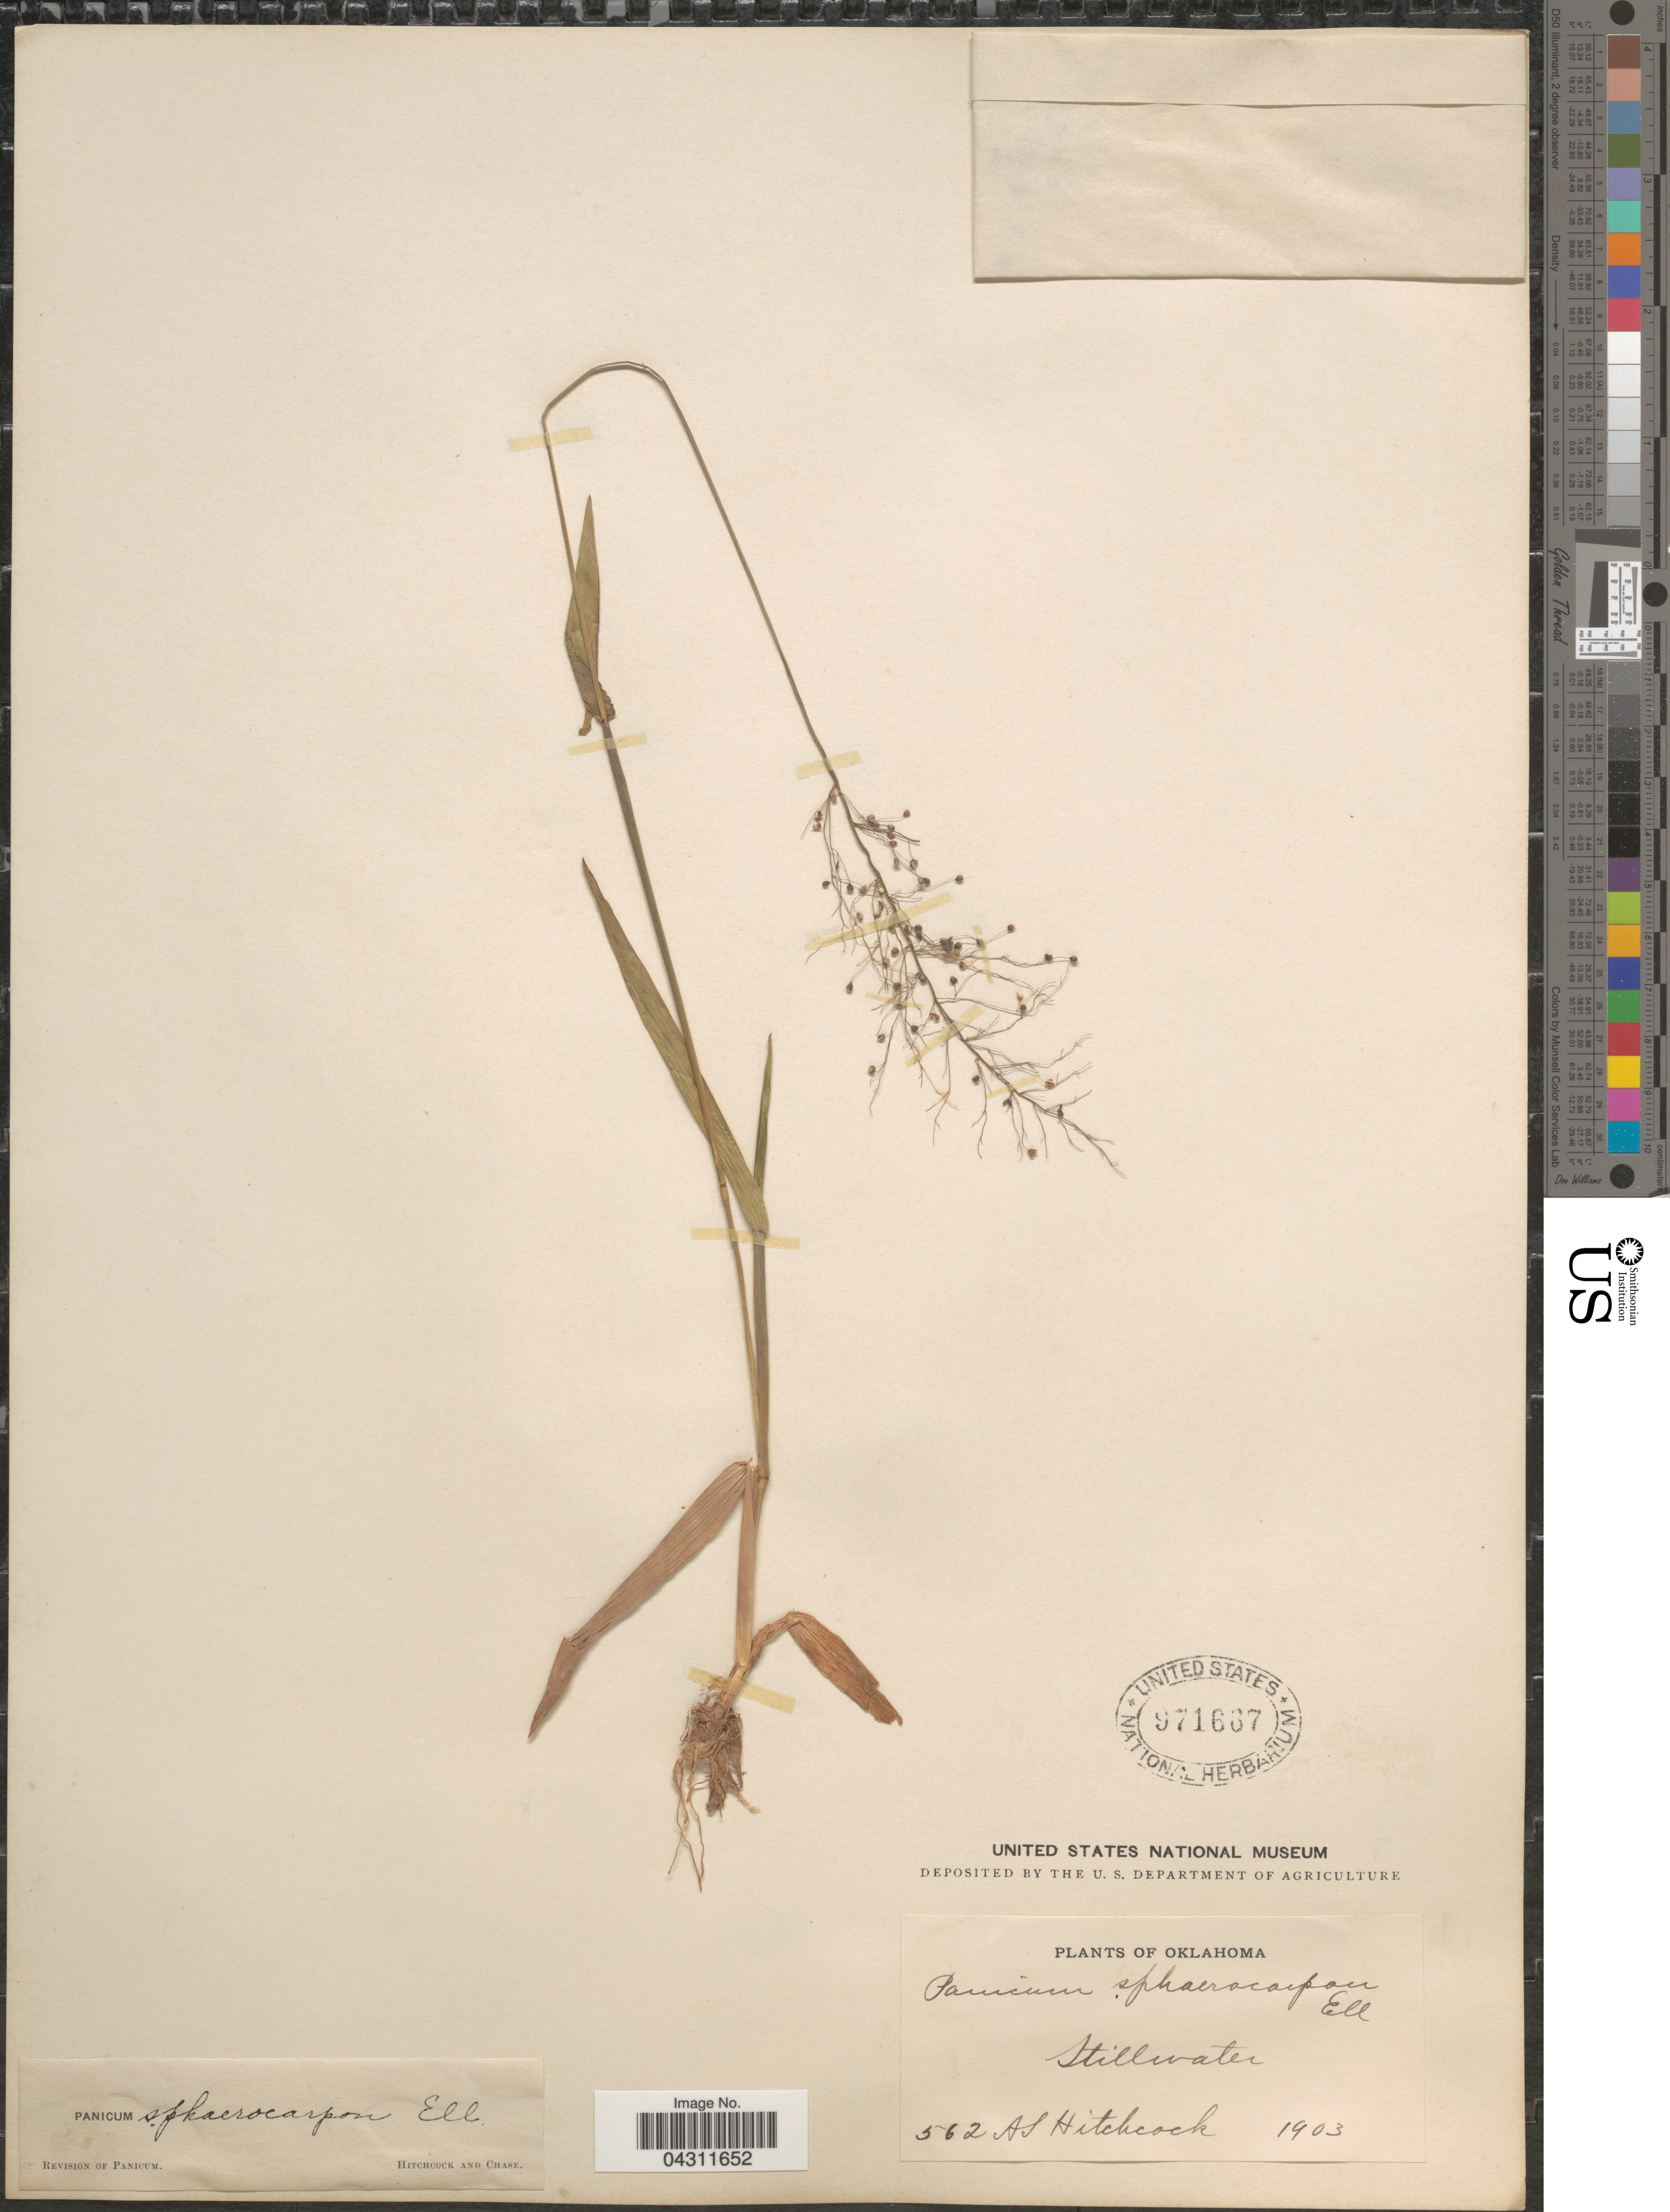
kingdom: Plantae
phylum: Tracheophyta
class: Liliopsida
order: Poales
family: Poaceae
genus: Dichanthelium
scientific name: Dichanthelium strigosum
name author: (Muhl. ex Elliott) Freckmann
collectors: A. S. Hitchcock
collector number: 562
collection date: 1903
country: United States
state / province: Oklahoma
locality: Stillwater.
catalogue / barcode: US 971667